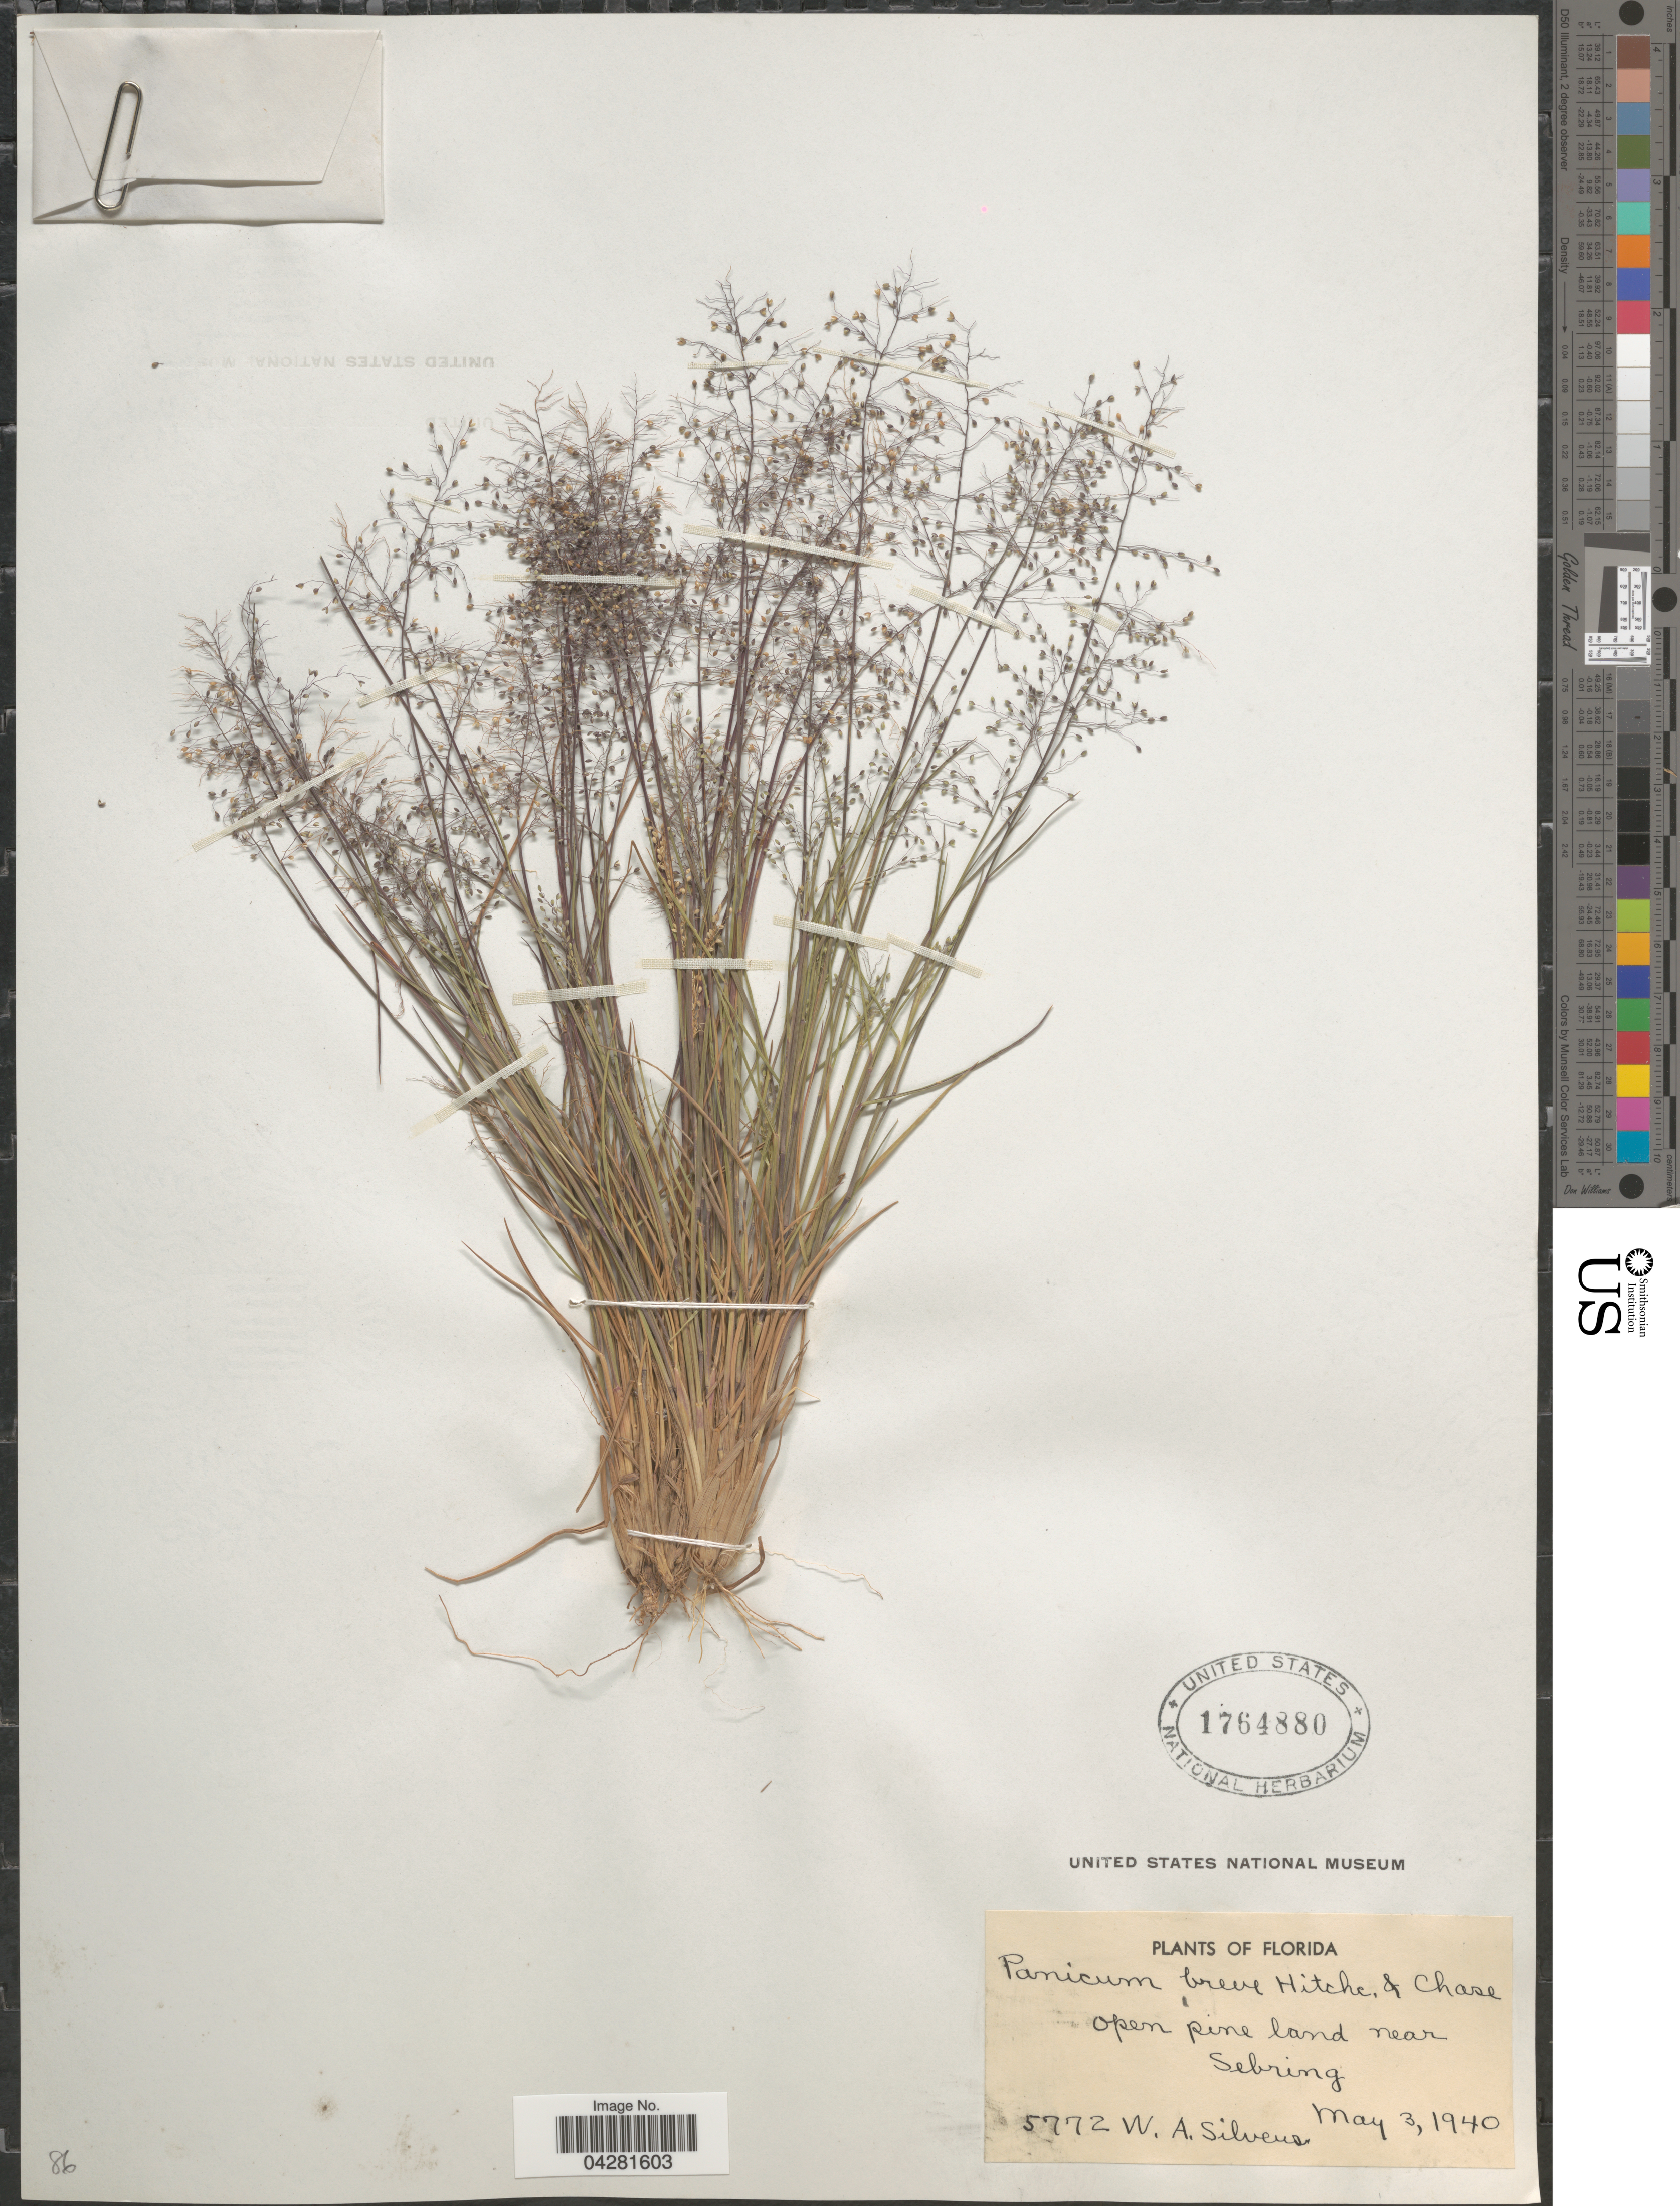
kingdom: Plantae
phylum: Tracheophyta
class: Liliopsida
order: Poales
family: Poaceae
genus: Dichanthelium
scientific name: Dichanthelium ensifolium var. breve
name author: (Hitchc. & Chase) B.F. Hansen & Wunderlin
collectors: W. Silveus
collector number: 5772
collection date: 1940-05-03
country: United States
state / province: Florida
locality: Open pine land near Sebring.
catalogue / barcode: US 1764880